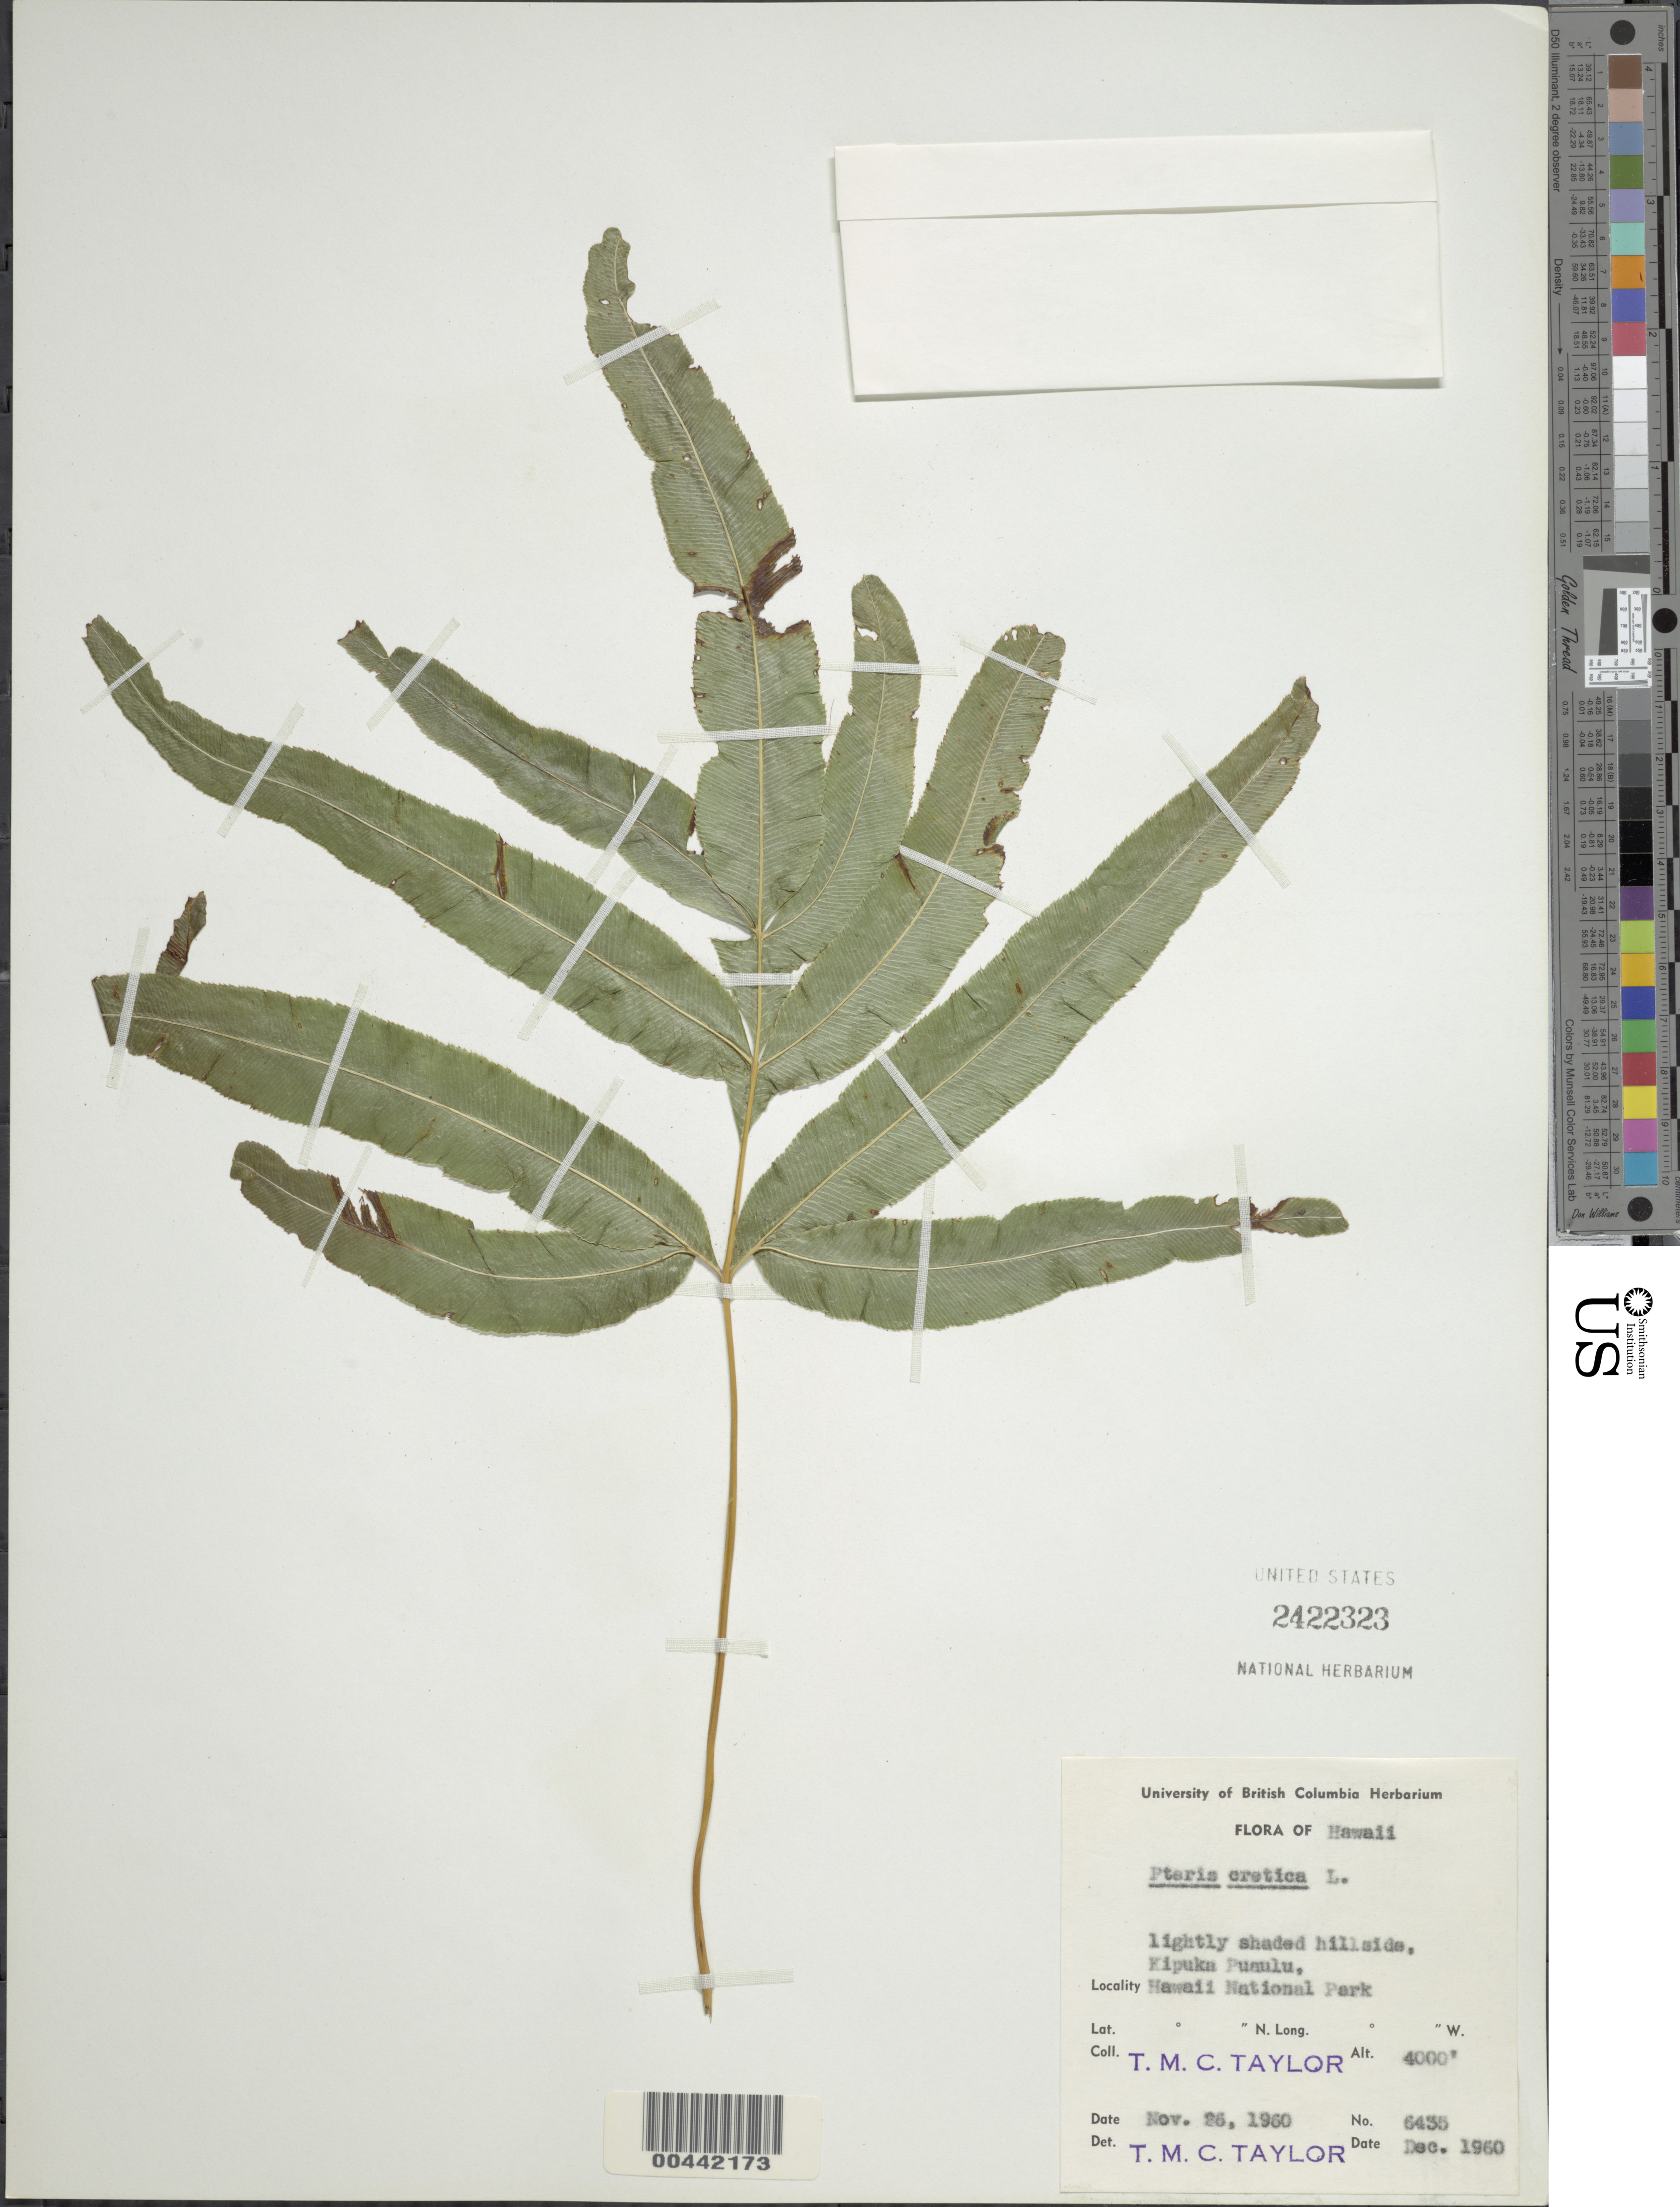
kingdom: Plantae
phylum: Tracheophyta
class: Polypodiopsida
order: Polypodiales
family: Pteridaceae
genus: Pteris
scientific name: Pteris cretica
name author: L.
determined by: Taylor, T. M. C.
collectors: T. M. C. Taylor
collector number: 6435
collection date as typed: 26 Nov 1960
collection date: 1960-11-26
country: United States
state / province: Hawaii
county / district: Hawaii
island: Hawaii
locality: Kipuka Puaulu, Hawaii National Park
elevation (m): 1219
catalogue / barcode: US 2422323